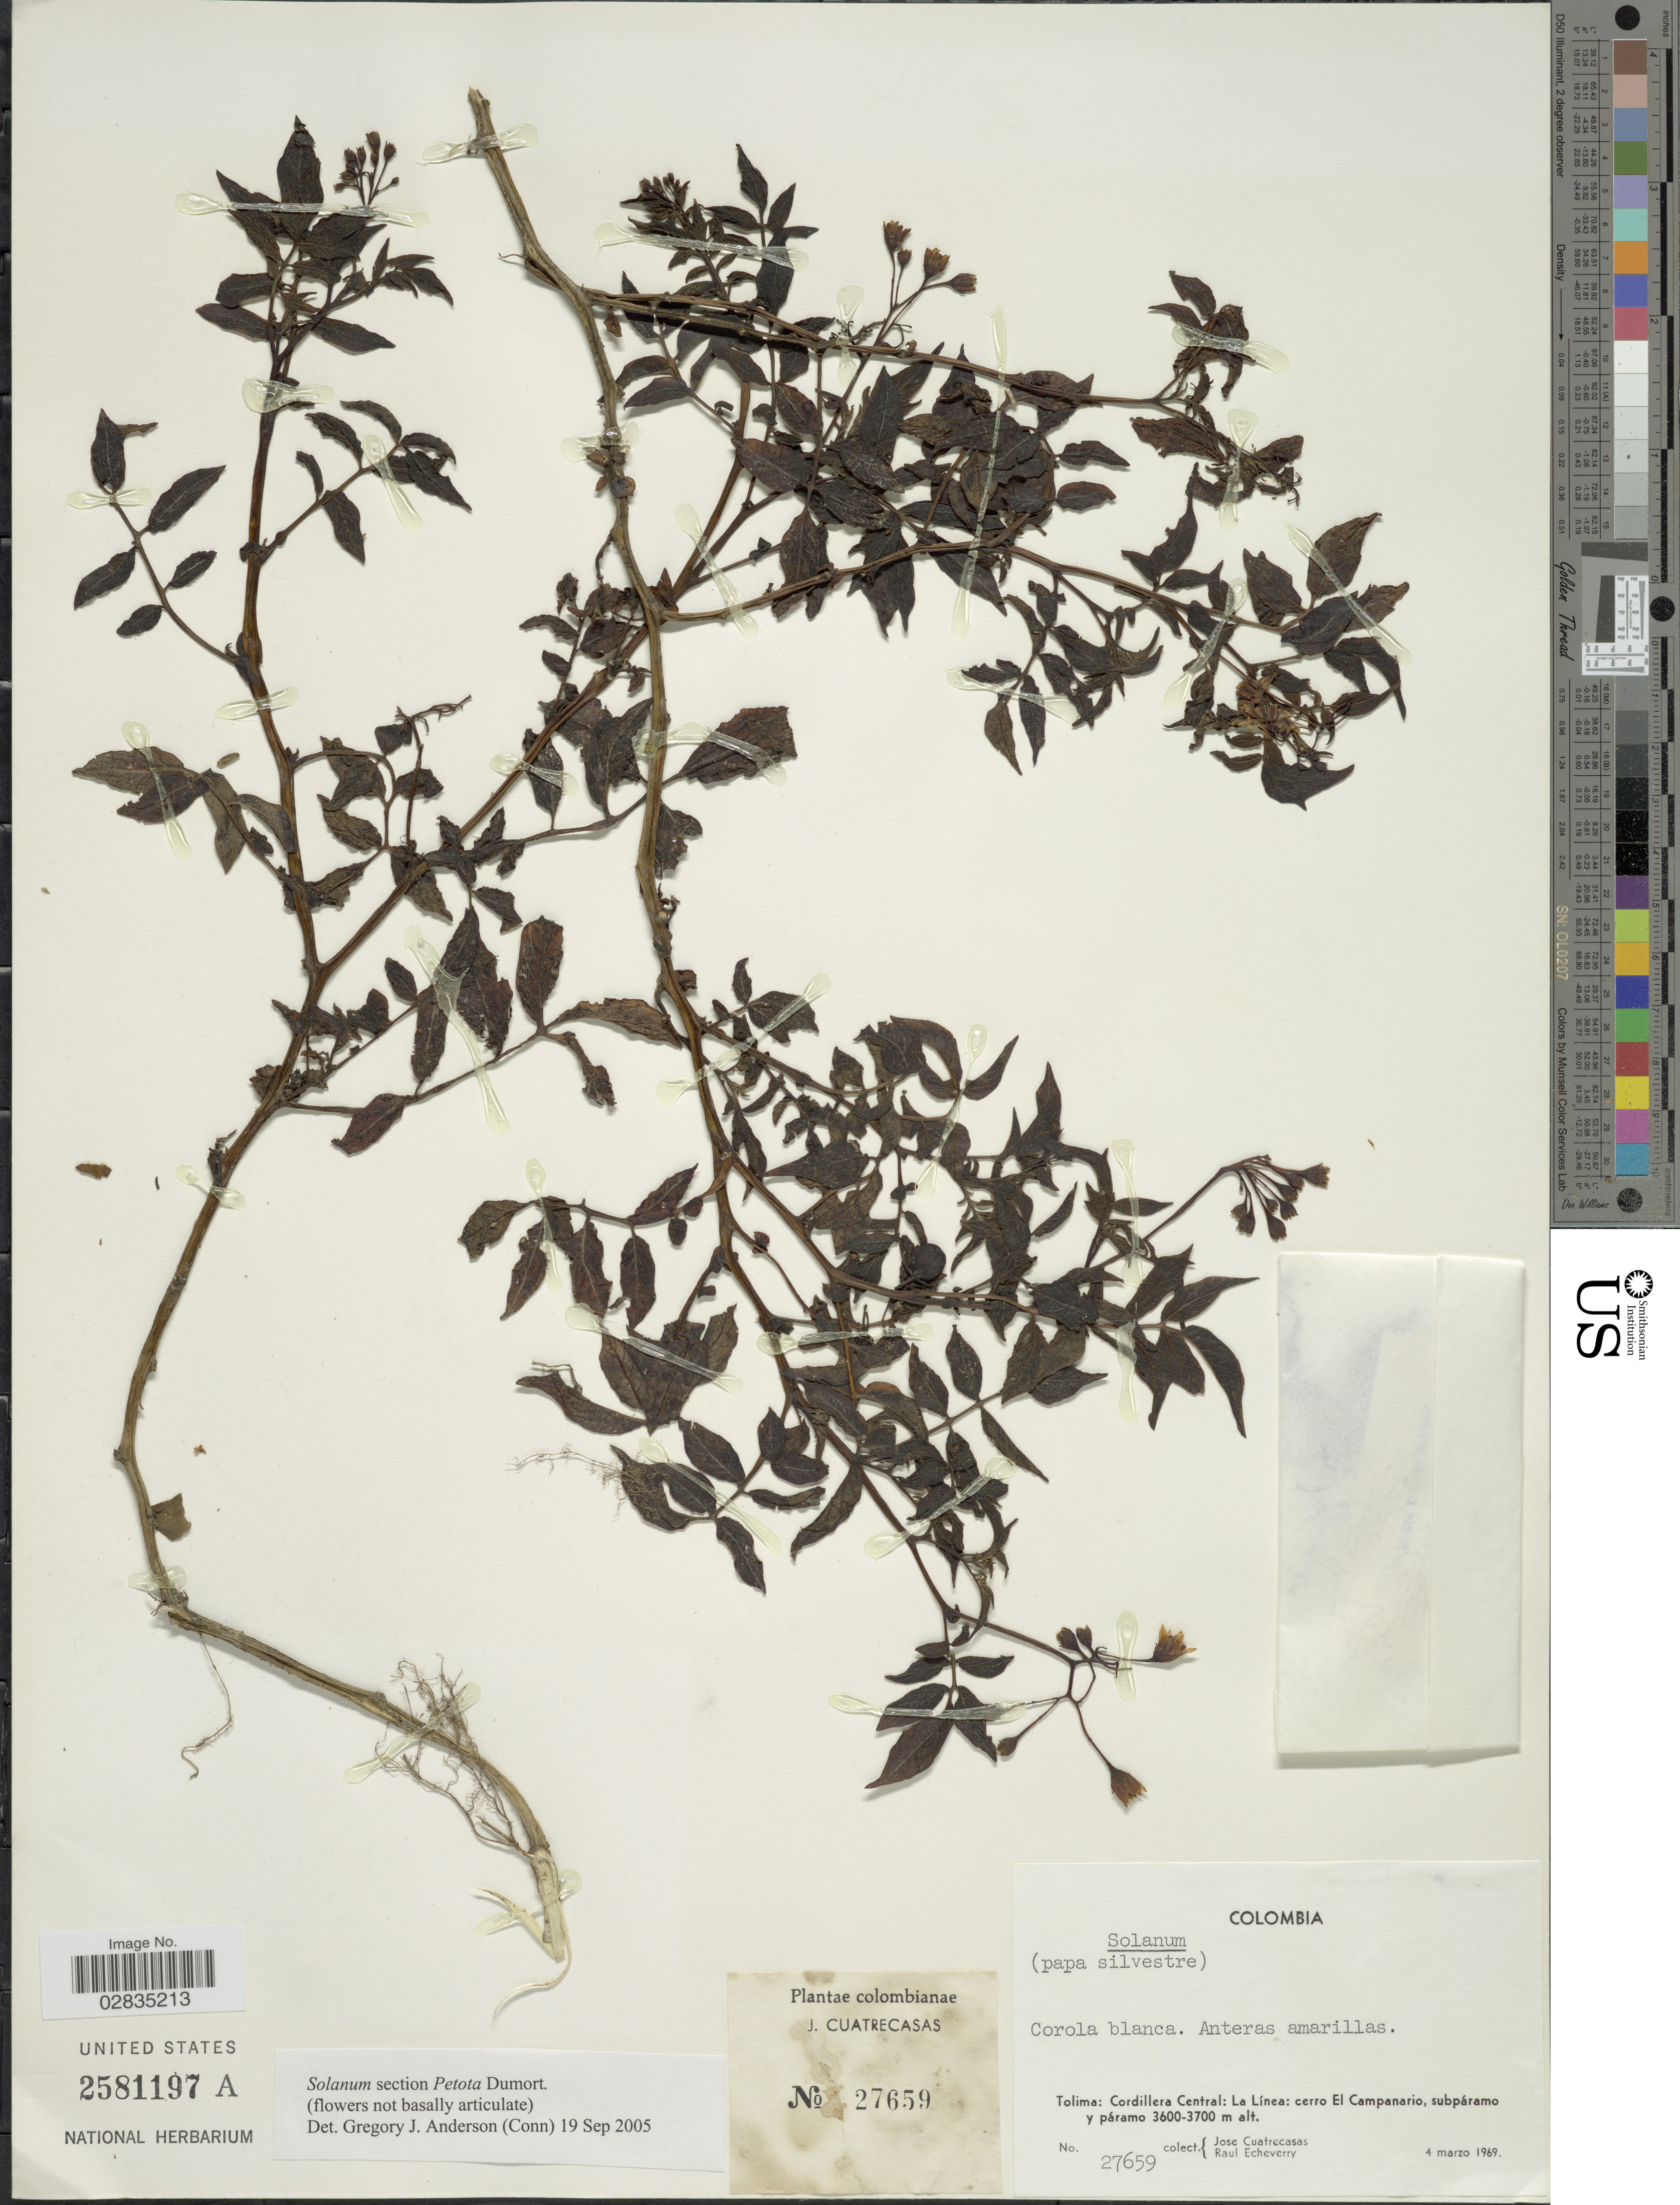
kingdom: Plantae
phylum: Tracheophyta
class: Magnoliopsida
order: Solanales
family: Solanaceae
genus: Solanum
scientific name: Solanum sp.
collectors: J. Cuatrecasas & R. Echeverry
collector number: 27659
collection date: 1969-03-04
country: Colombia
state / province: Tolima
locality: Cordillera Central: La Línea: cerro El Campanario.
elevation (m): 3600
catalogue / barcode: US 2581197A